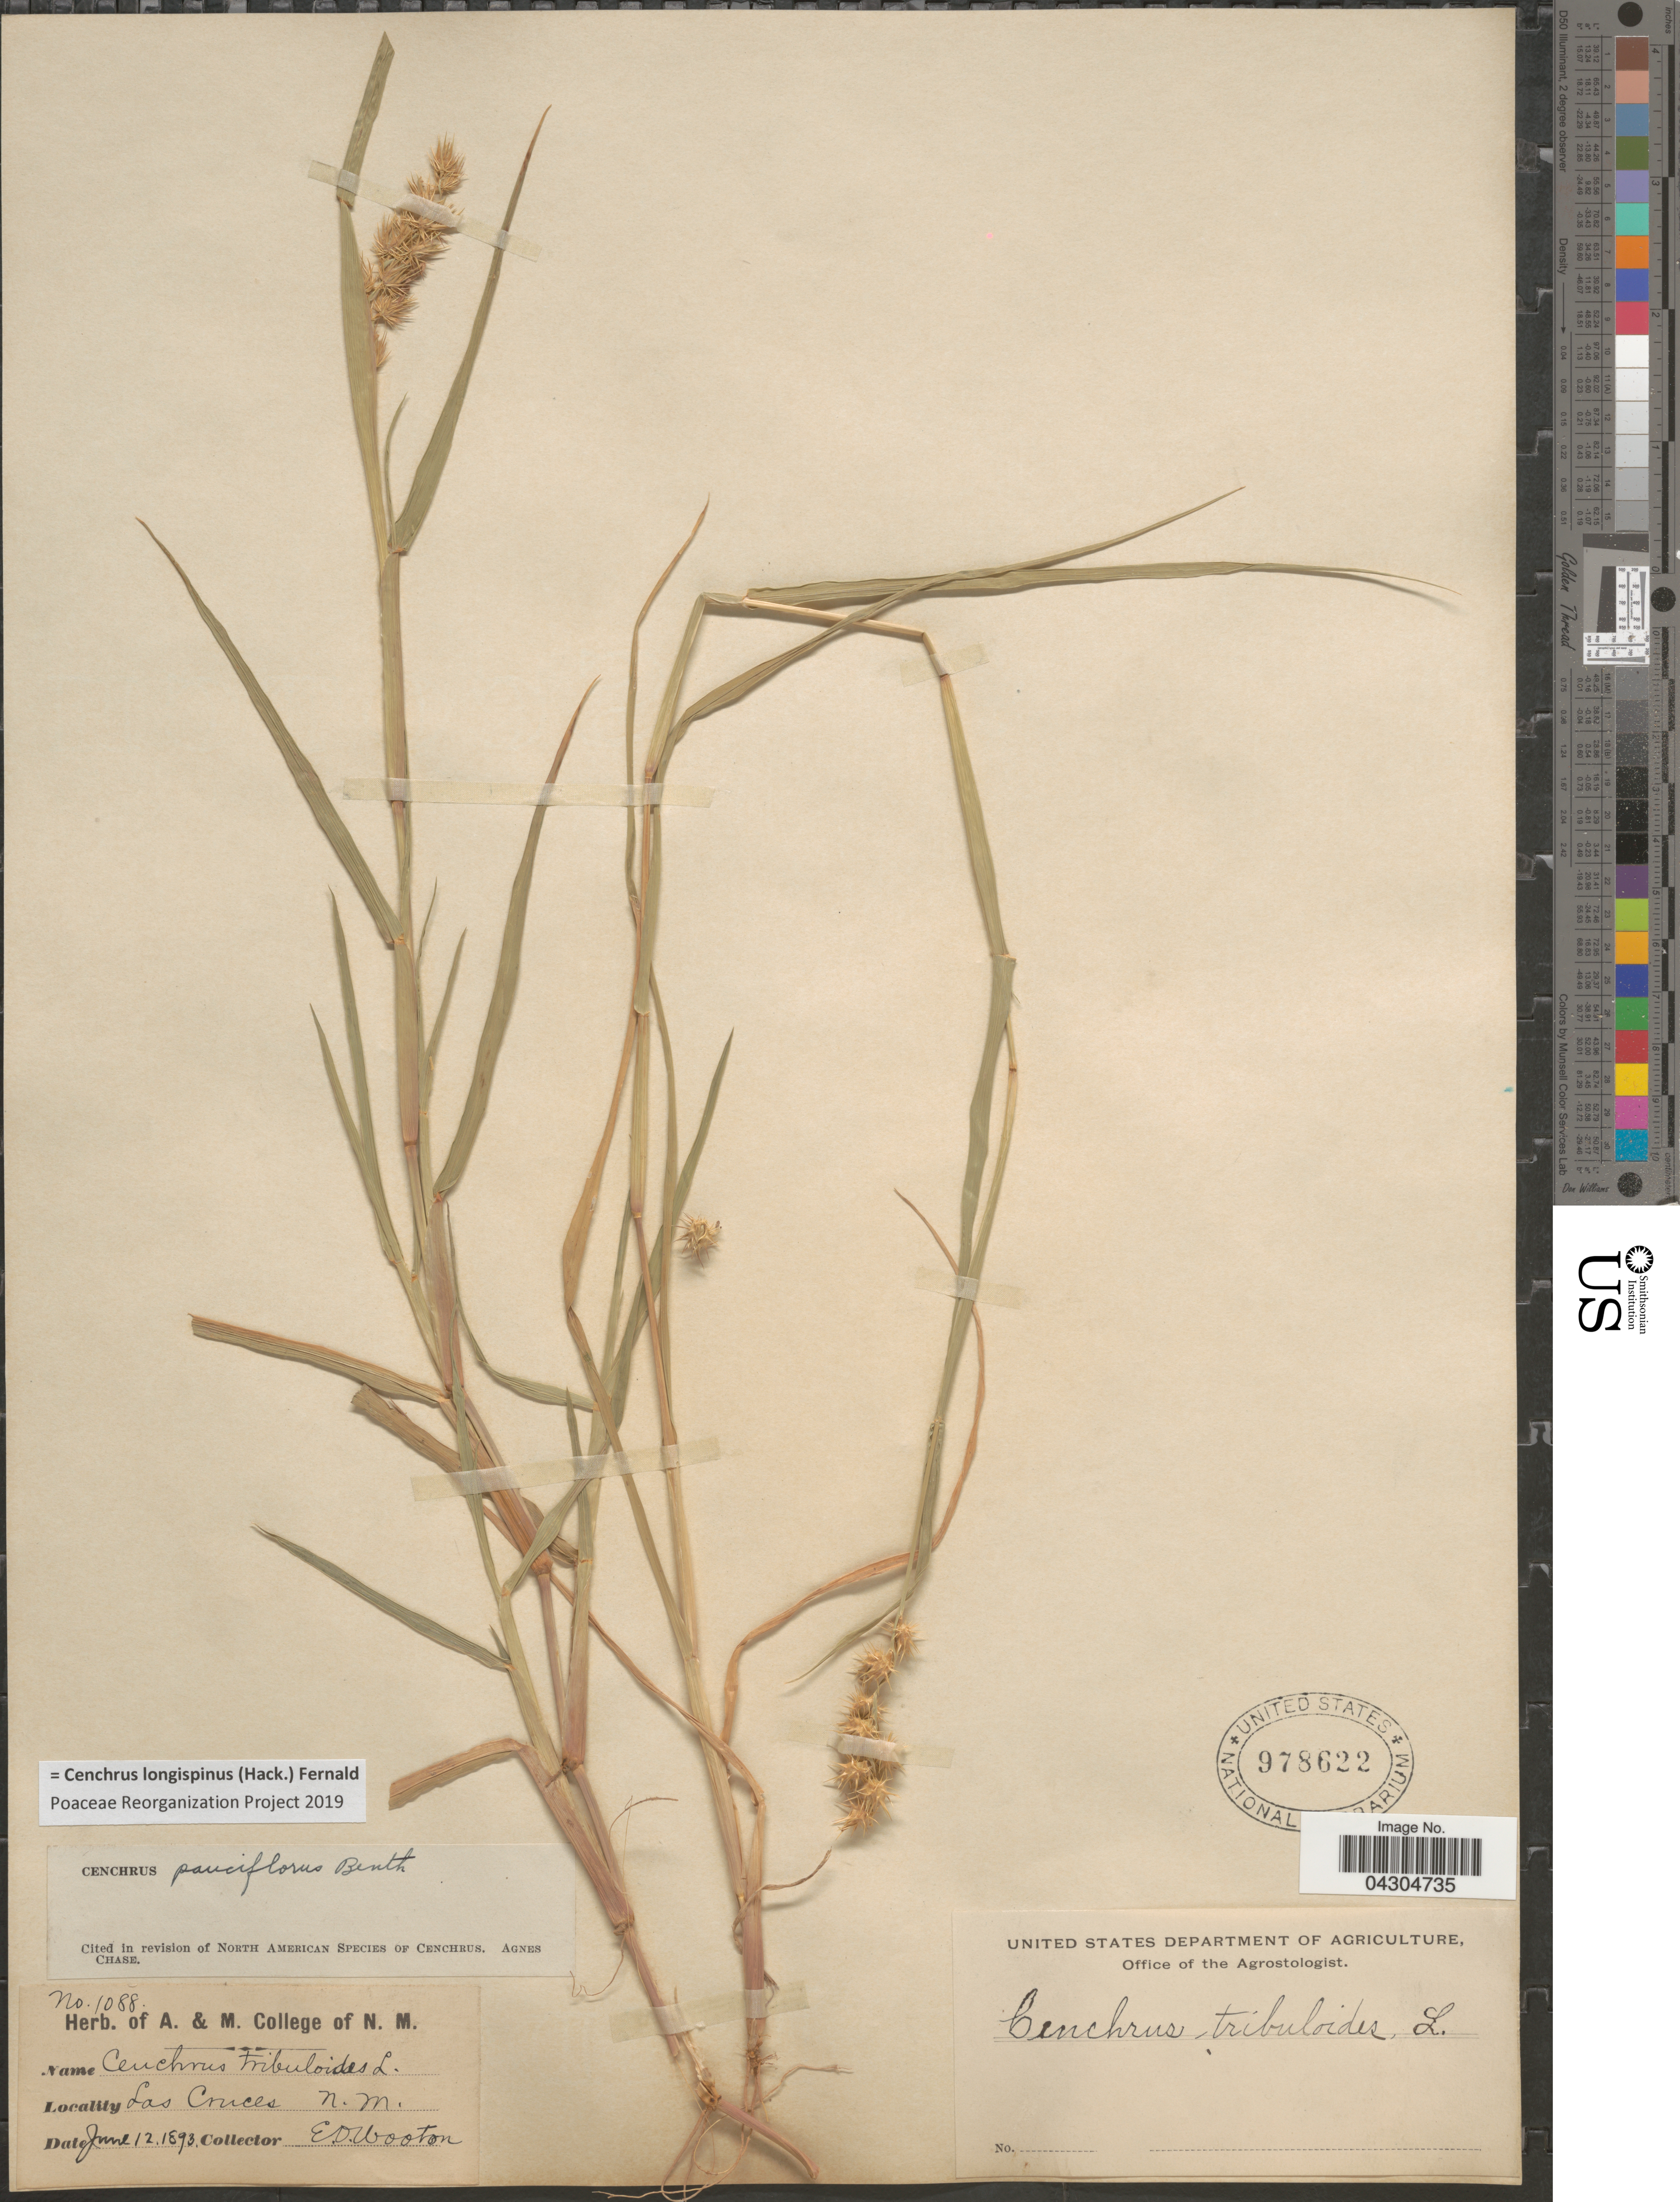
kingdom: Plantae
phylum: Tracheophyta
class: Liliopsida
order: Poales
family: Poaceae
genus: Cenchrus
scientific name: Cenchrus longispinus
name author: (Hack.) Fernald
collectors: E. O. Wooton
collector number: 1088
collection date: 1893-06-12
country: United States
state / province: New Mexico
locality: Las Cruces.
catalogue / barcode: US 978622